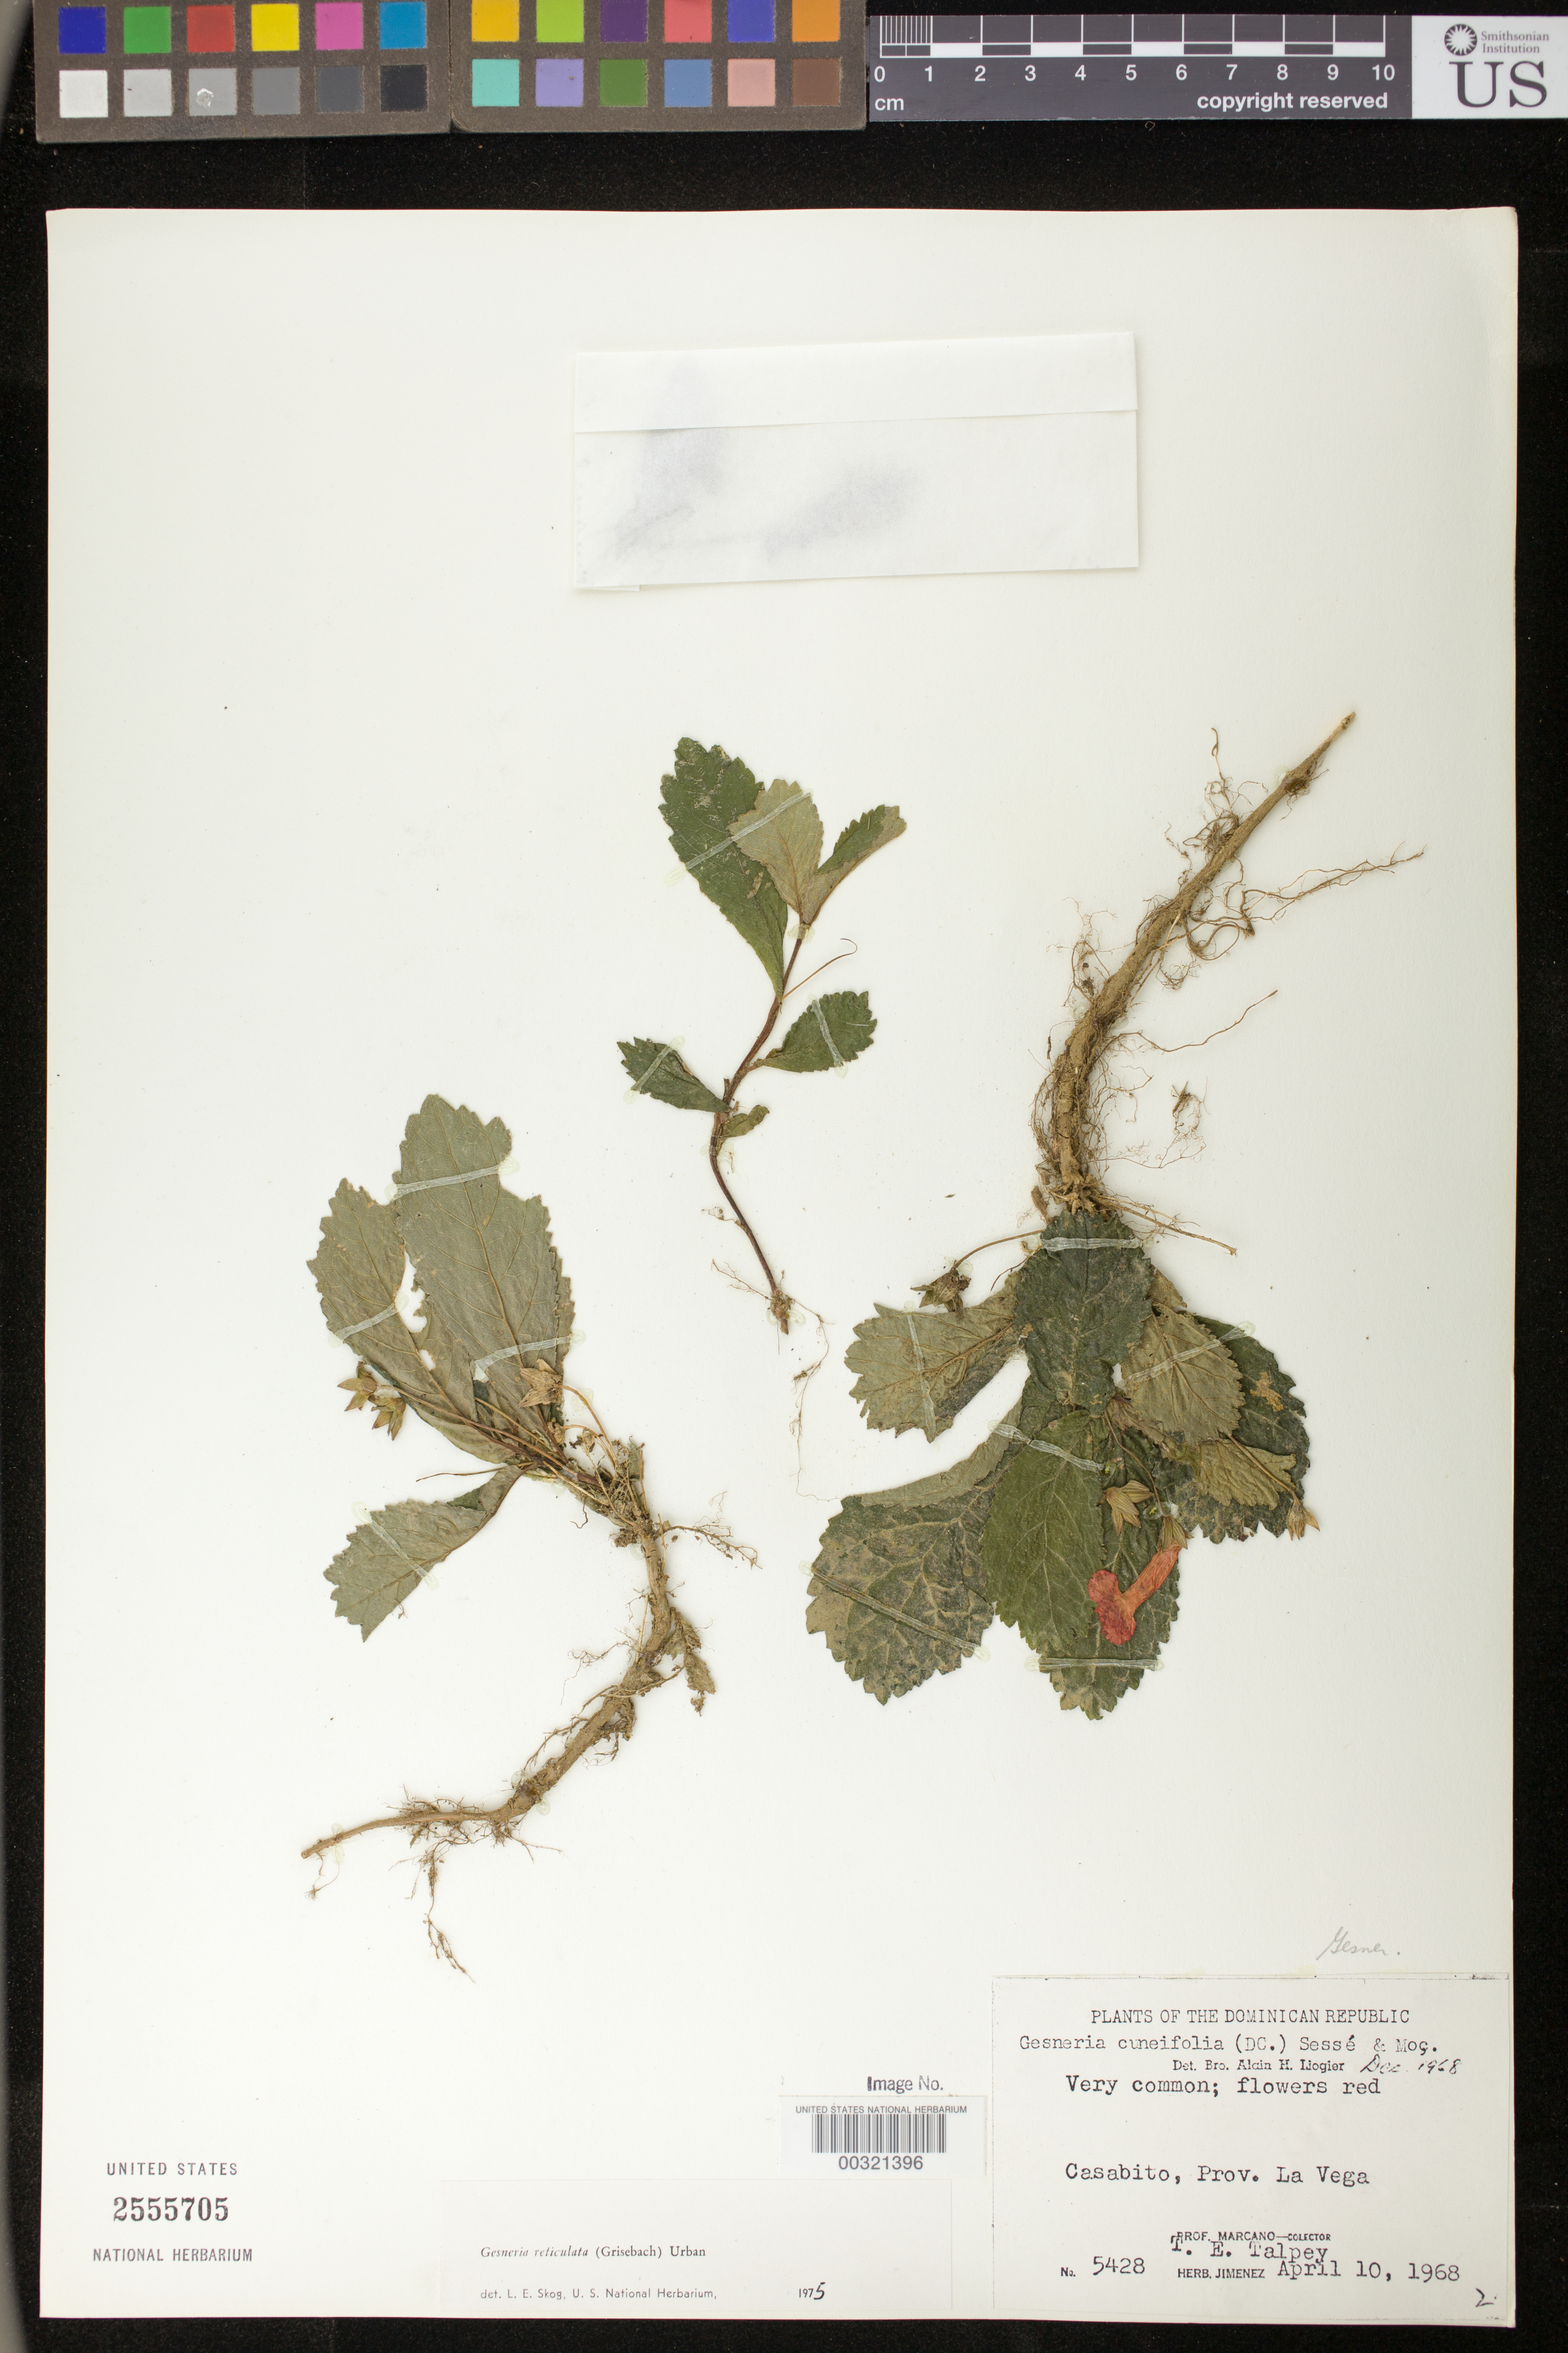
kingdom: Plantae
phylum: Tracheophyta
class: Magnoliopsida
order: Lamiales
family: Gesneriaceae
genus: Gesneria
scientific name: Gesneria reticulata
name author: (Griseb.) Urb.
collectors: E. J. Marcano F. & T. Talpey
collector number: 5428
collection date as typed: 10 Apr 1968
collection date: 1968-04-10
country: Dominican Republic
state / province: La Vega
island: Hispaniola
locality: Casabito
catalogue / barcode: US 2555705